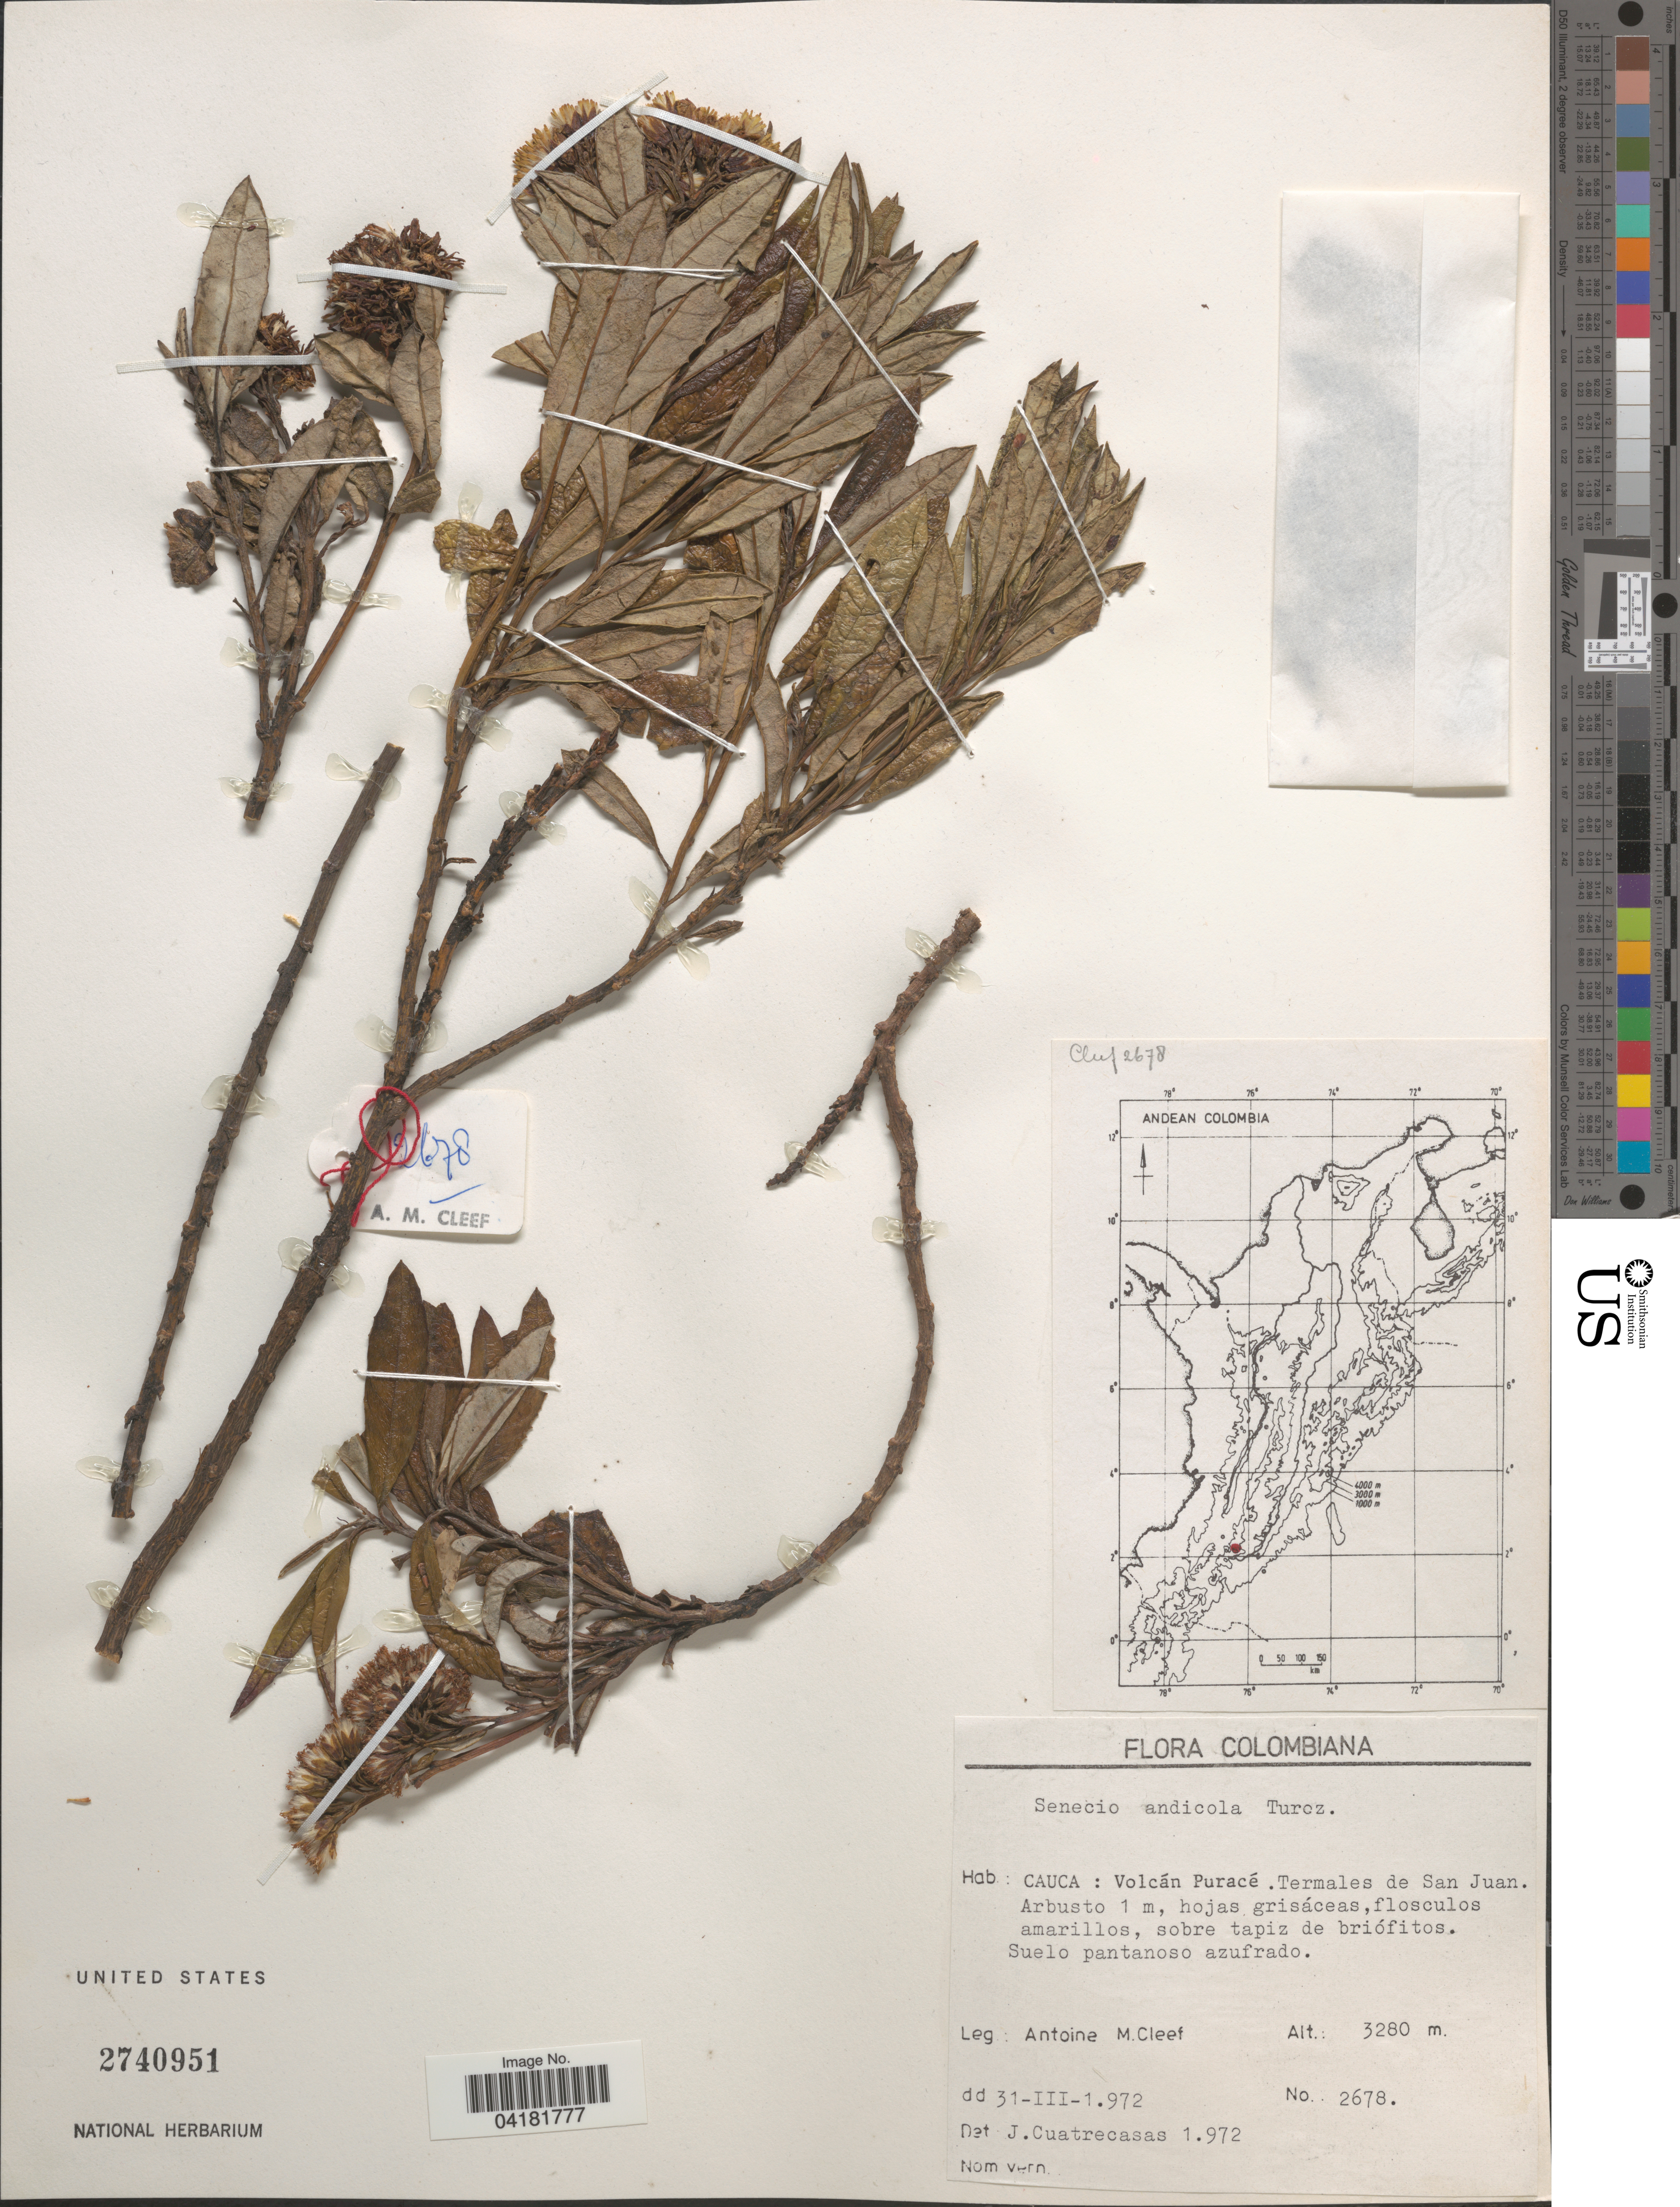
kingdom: Plantae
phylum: Tracheophyta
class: Magnoliopsida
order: Asterales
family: Asteraceae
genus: Pentacalia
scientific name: Pentacalia andicola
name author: (Turcz.) Cuatrec.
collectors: A. M. Cleef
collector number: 2678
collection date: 1972-03-31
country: Colombia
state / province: Cauca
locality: Colombiana. Volcán Puracé. Termales de San Juan.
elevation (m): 3280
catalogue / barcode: US 2740951